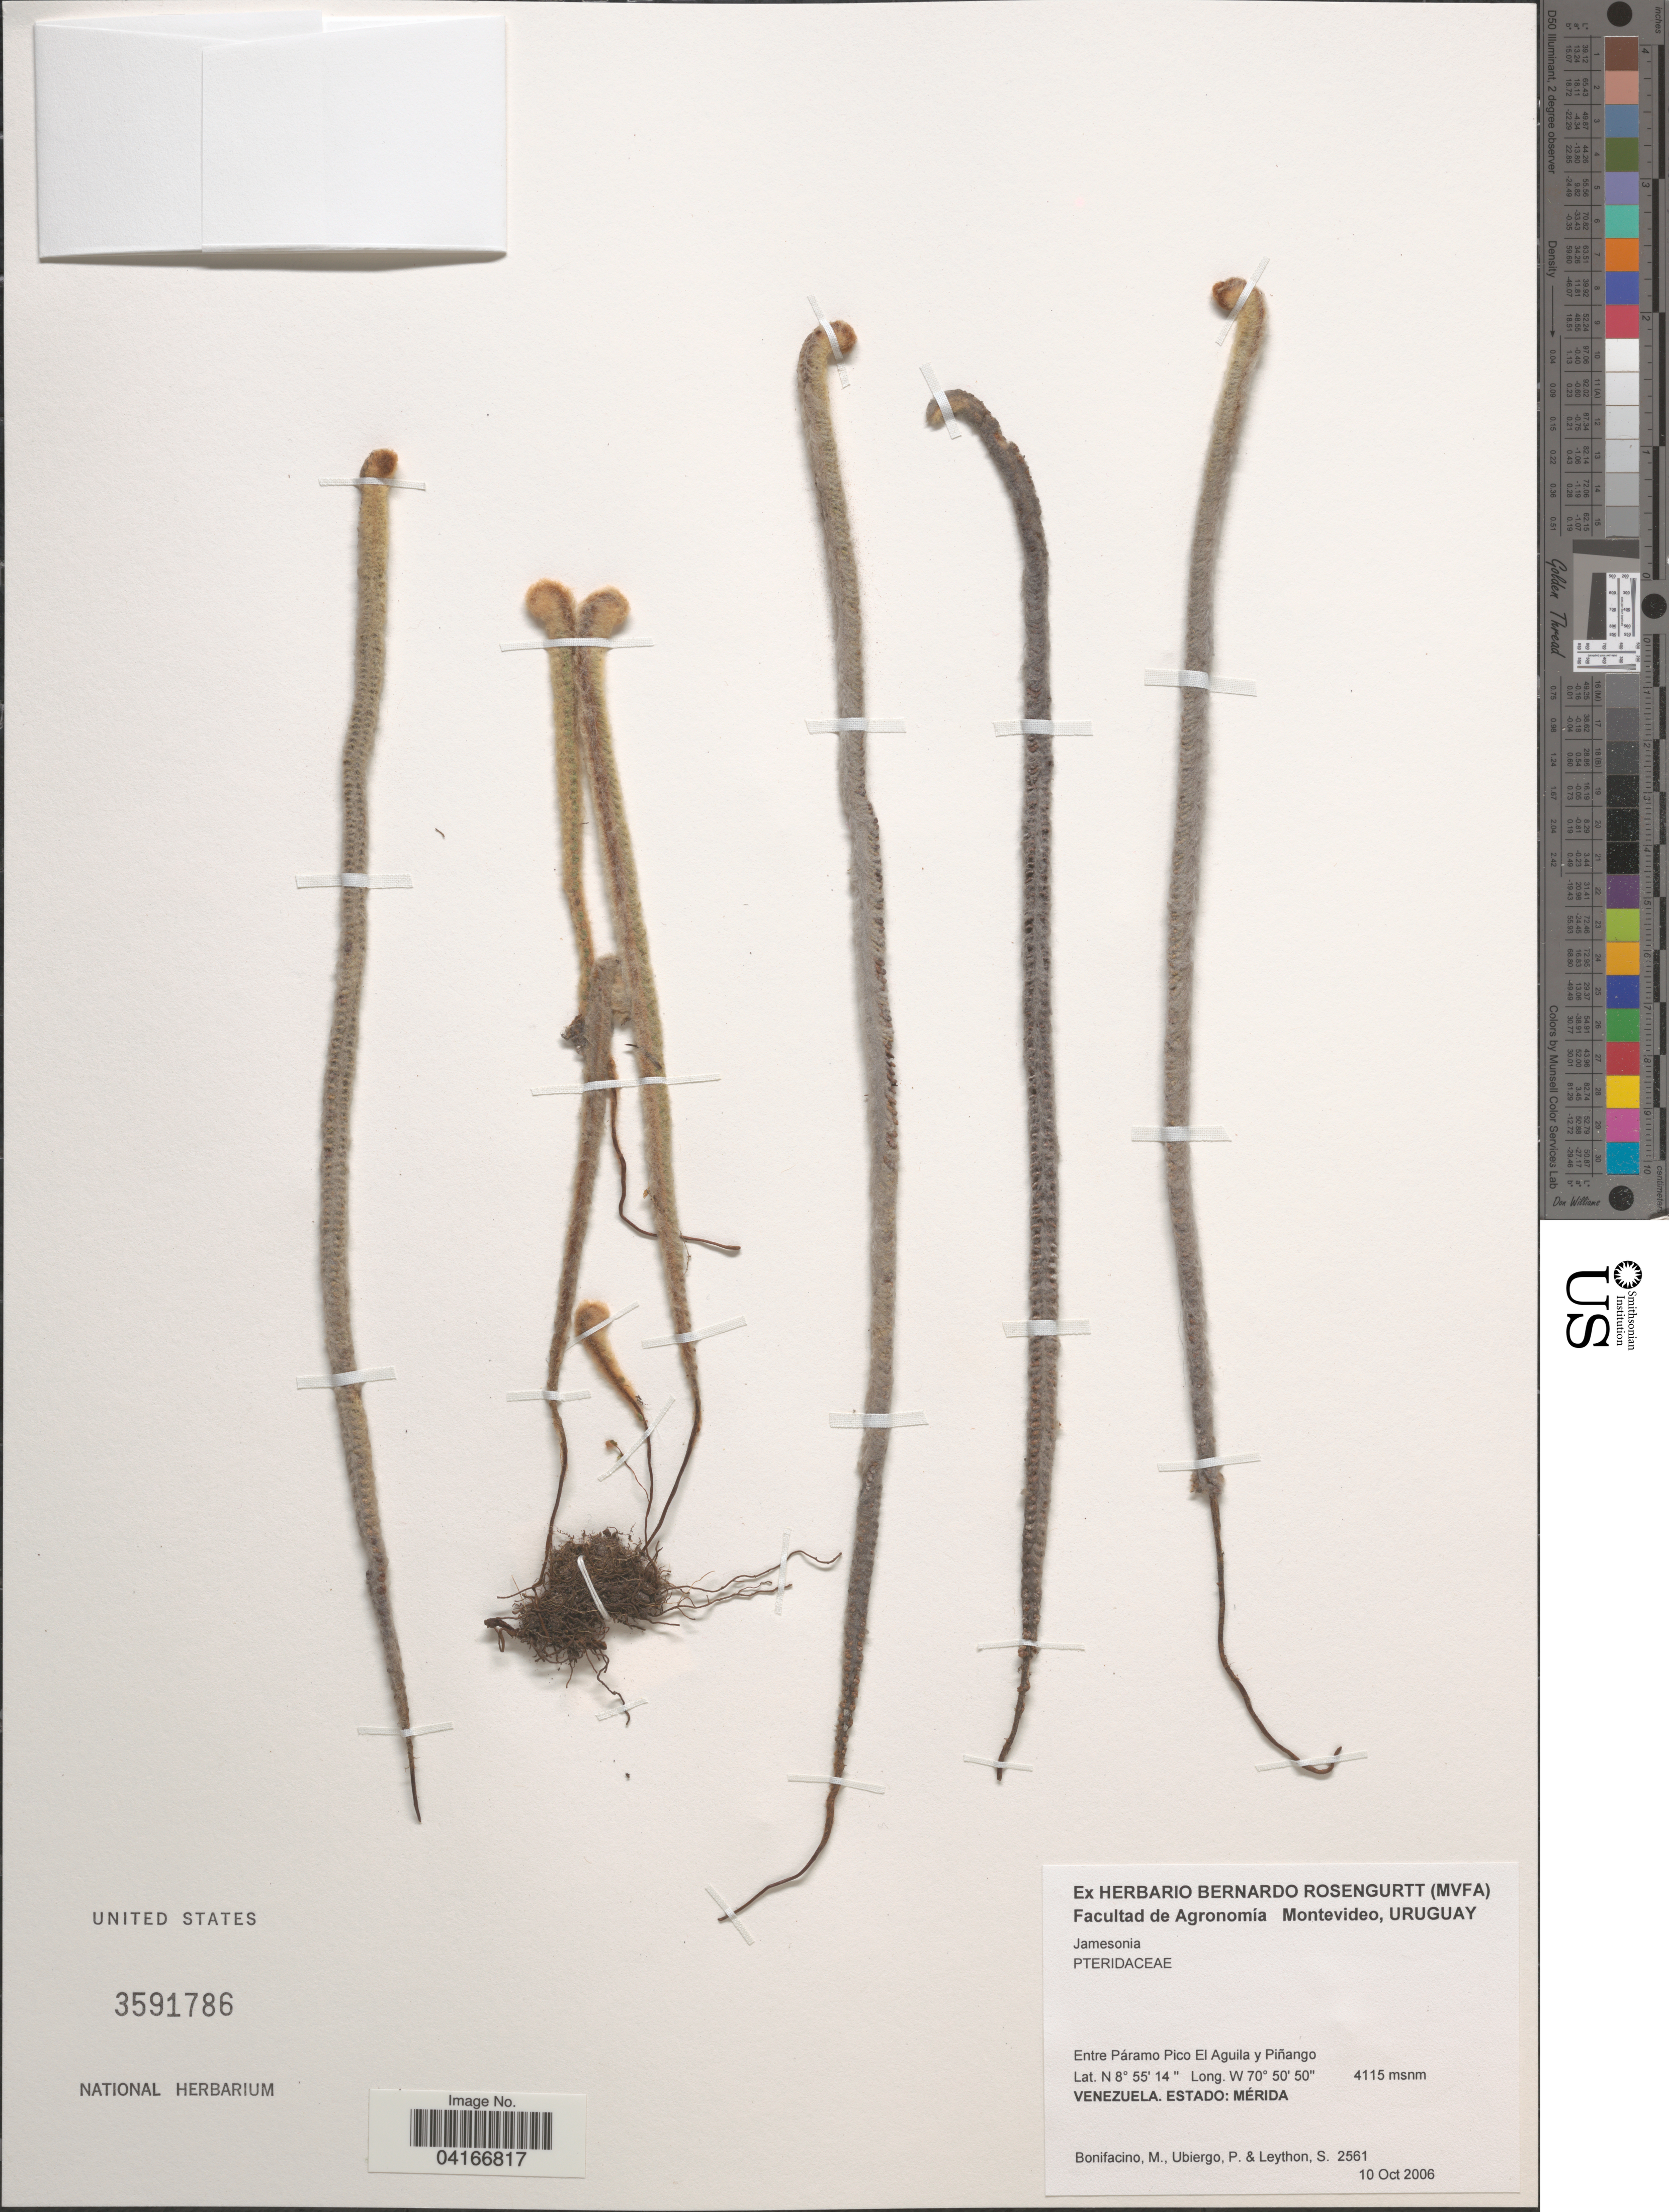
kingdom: Plantae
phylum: Tracheophyta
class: Polypodiopsida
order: Polypodiales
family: Pteridaceae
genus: Jamesonia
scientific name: Jamesonia sp.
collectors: M. Bonifacino, P. Ubiergo & S. Leython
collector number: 2561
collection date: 2006-10-10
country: Venezuela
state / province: Merida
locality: Entre Páramo Pico El Aguila y Piñango.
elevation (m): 4115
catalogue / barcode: US 3591786